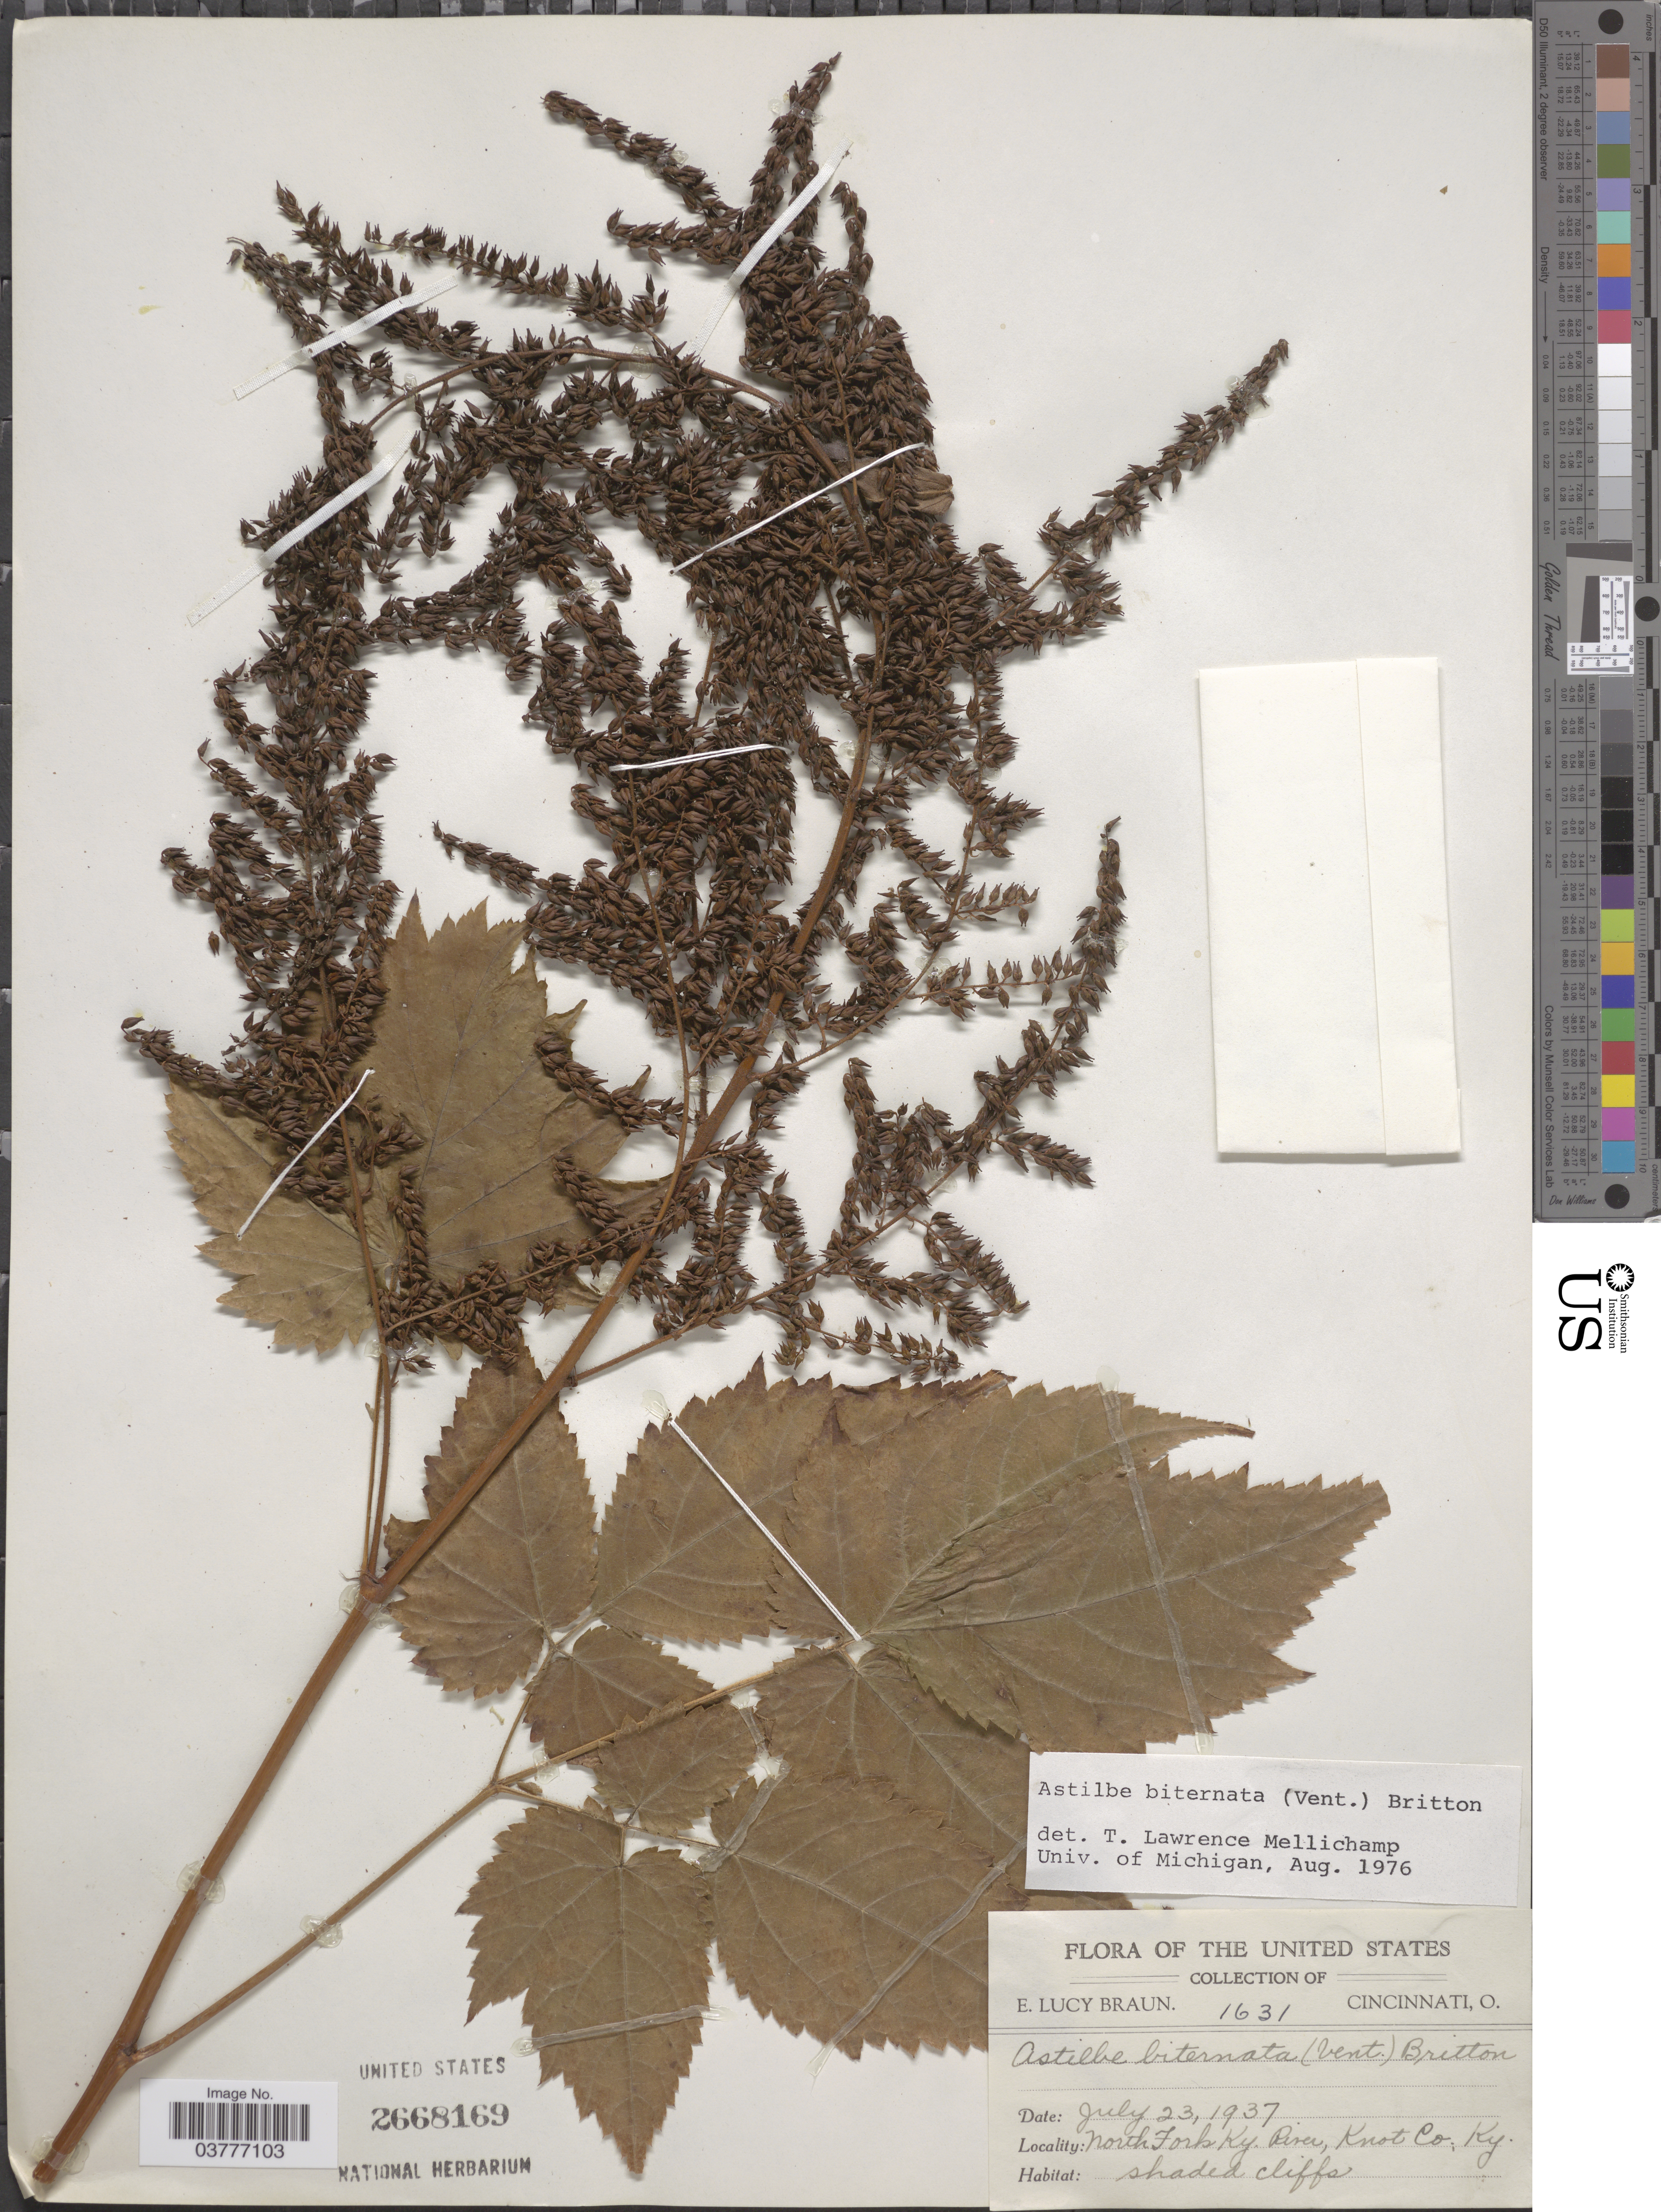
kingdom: Plantae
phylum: Tracheophyta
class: Magnoliopsida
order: Saxifragales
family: Saxifragaceae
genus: Astilbe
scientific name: Astilbe biternata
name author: (Vent.) Britton ex Kearney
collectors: E. L. Braun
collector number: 1631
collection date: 1937-07-23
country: United States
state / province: Kentucky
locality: North Fork Ky. River, Knot Co.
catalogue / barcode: US 2668169